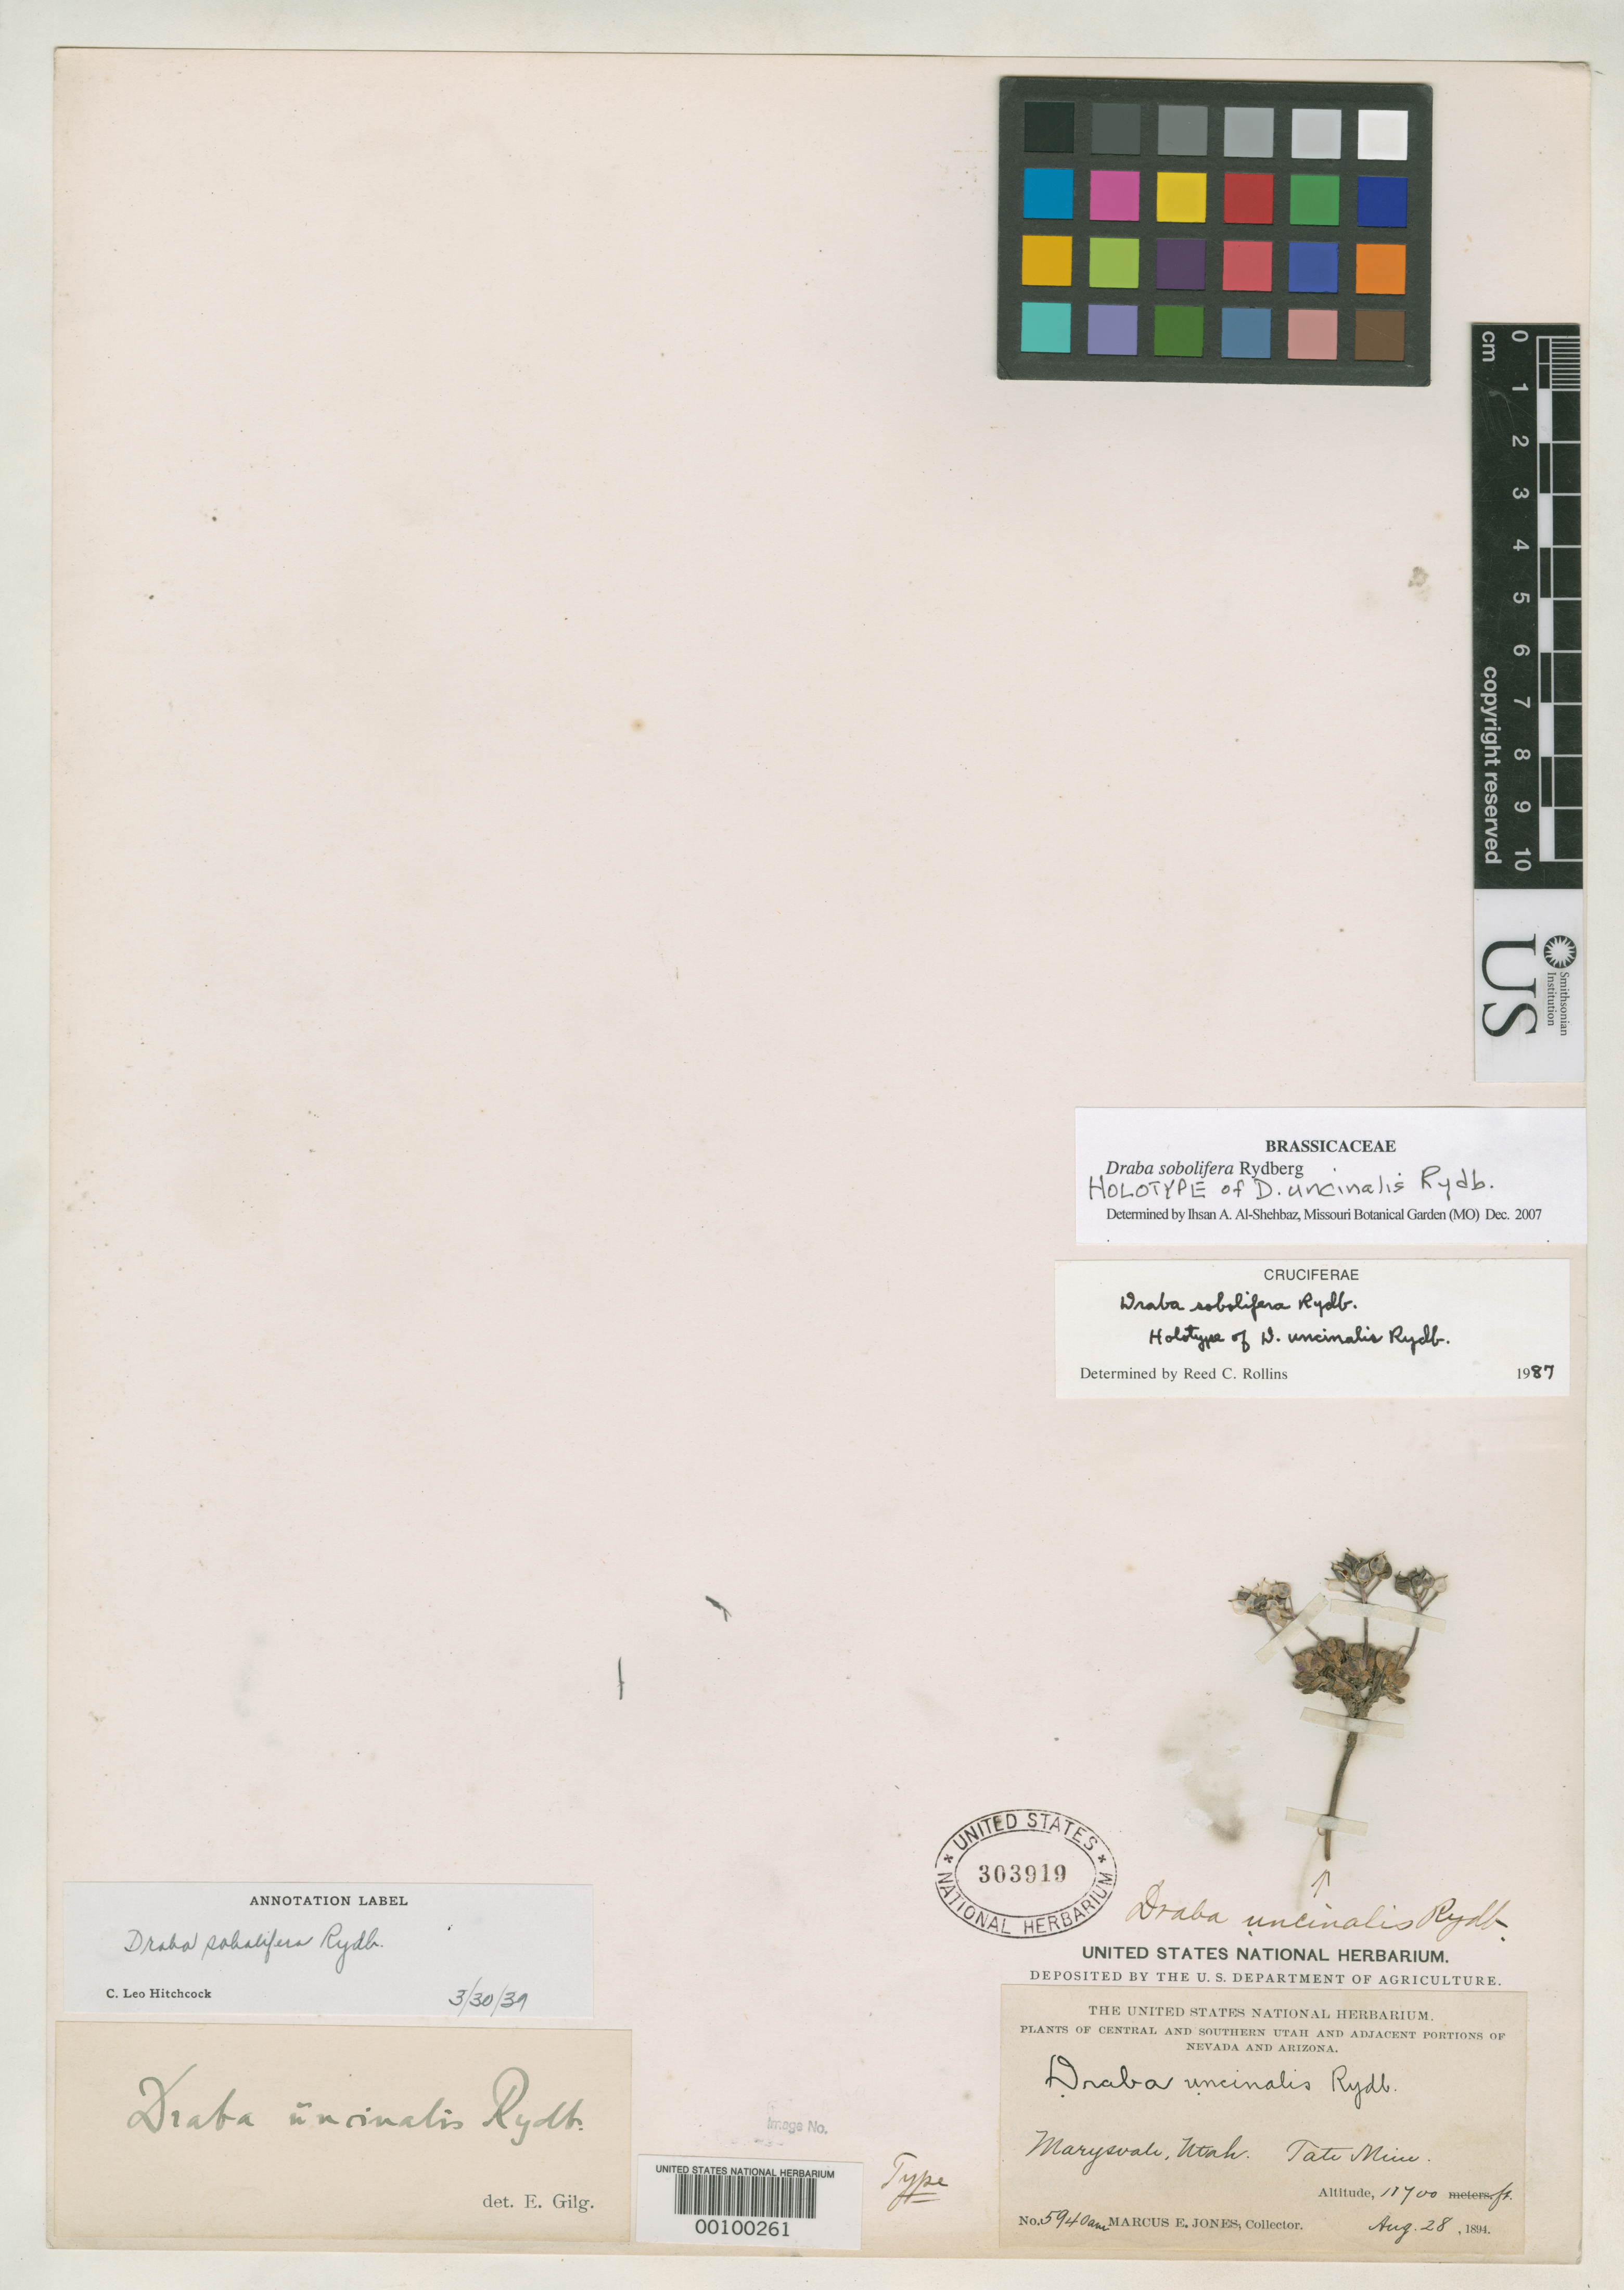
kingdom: Plantae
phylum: Tracheophyta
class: Magnoliopsida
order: Brassicales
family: Brassicaceae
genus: Draba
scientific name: Draba uncinalis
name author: Rydb.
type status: Holotype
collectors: M. E. Jones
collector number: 5940 am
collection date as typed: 28 Aug 1894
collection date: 1894-08-28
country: United States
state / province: Utah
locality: Marysvale, Tate Mine.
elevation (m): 3500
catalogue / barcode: US 303919